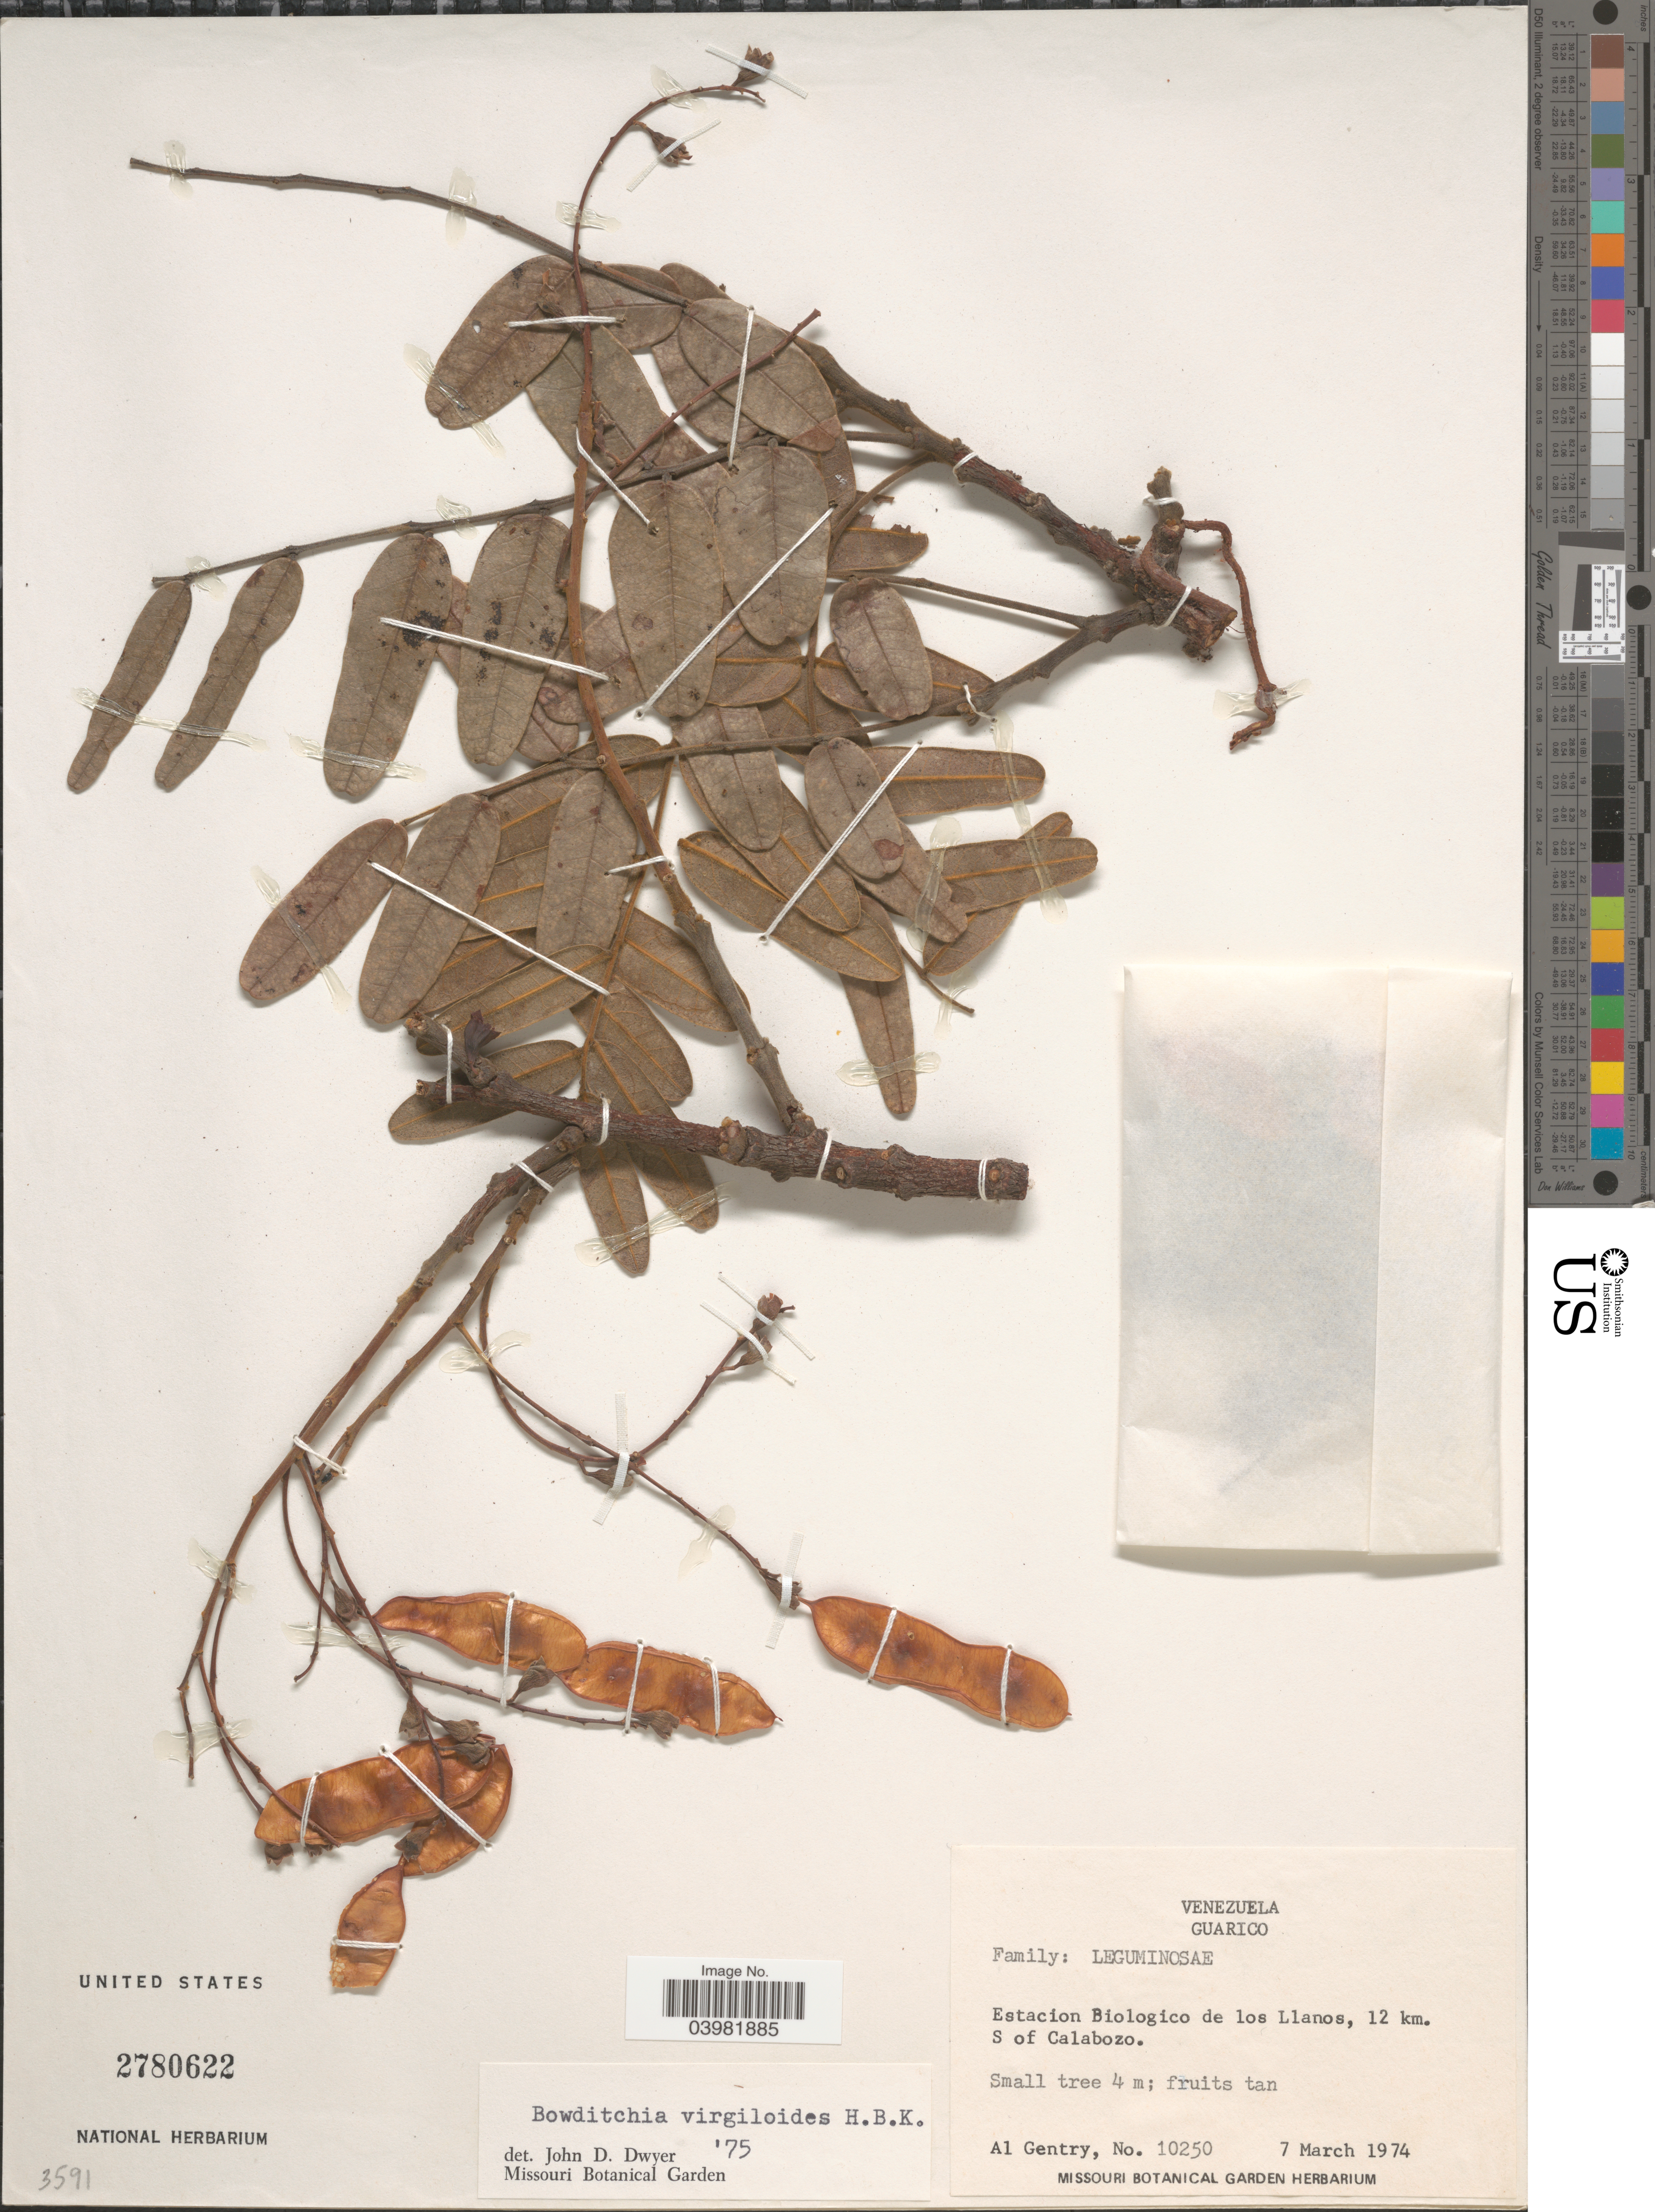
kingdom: Plantae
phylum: Tracheophyta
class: Magnoliopsida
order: Fabales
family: Fabaceae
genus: Bowdichia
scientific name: Bowdichia virgilioides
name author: Kunth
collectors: A. H. Gentry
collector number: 10250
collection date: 1974-03-07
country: Venezuela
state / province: Guarico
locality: Estacion Biologico de los Llanos, 12 km. S of Calabozo.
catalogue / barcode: US 2780622